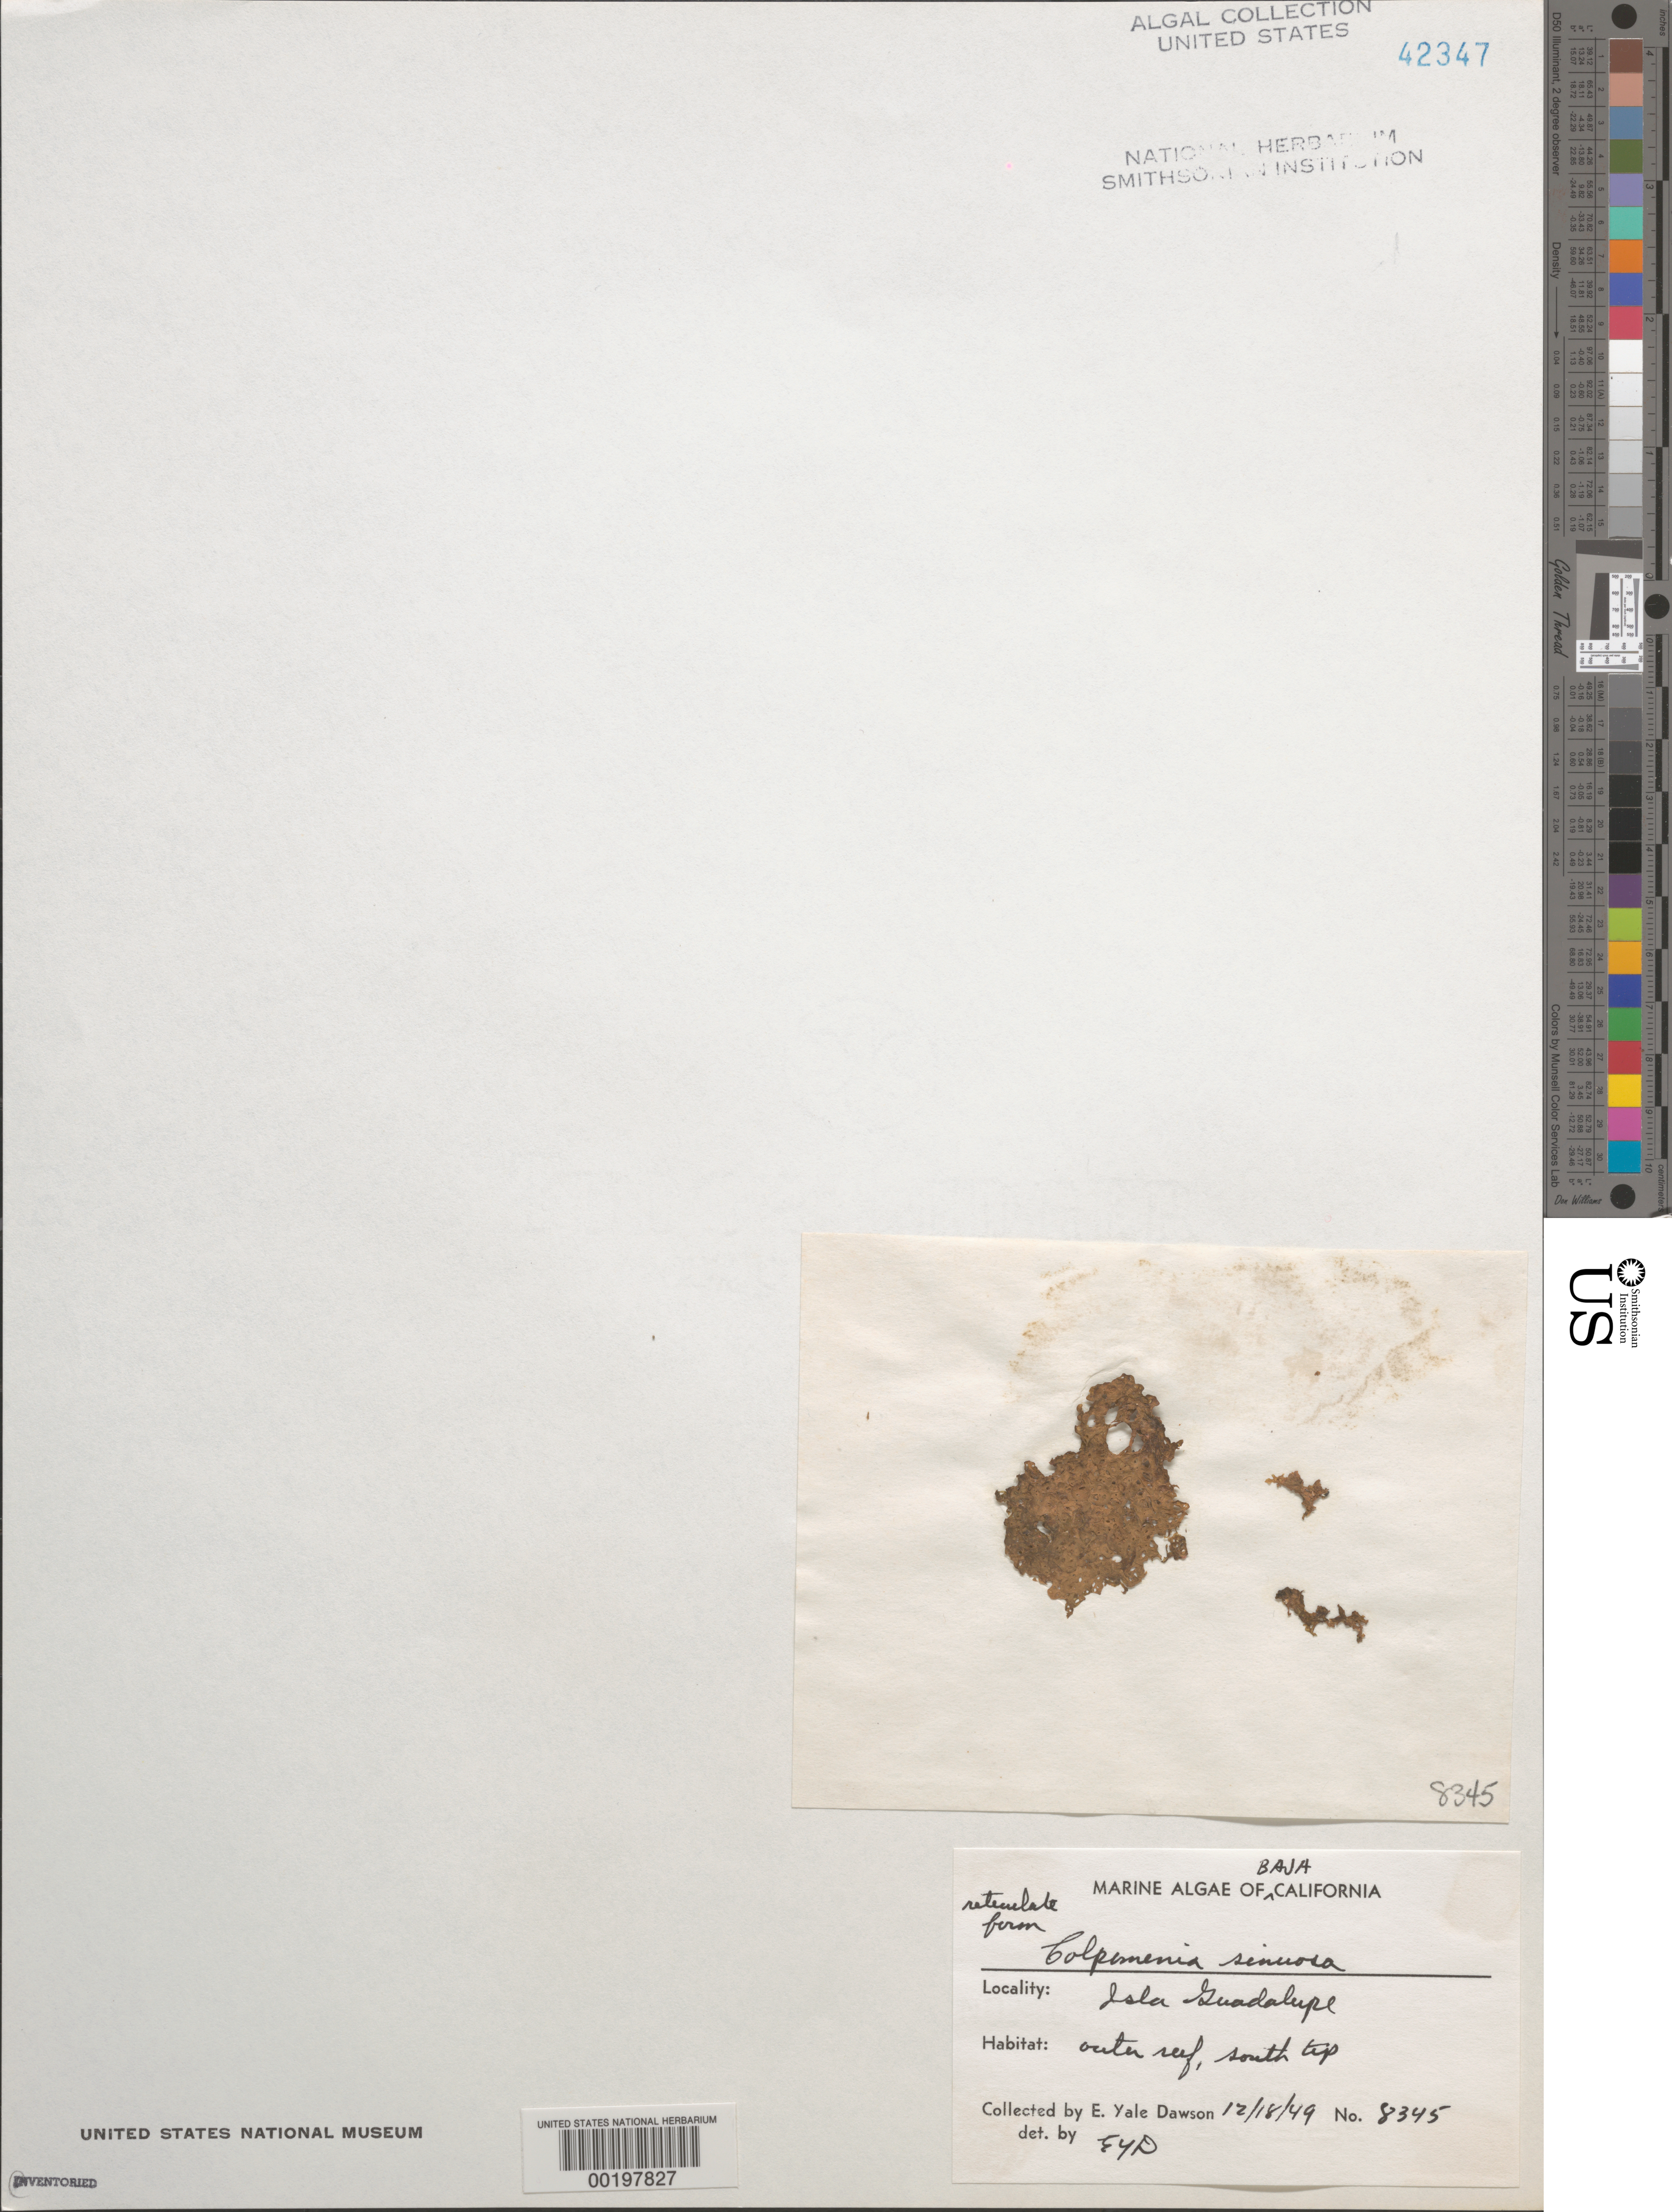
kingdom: Chromista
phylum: Ochrophyta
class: Phaeophyceae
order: Scytosiphonales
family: Scytosiphonaceae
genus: Colpomenia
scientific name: Colpomenia sinuosa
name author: (K. Mert. ex Roth) Derbes & Solier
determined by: Dawson, E. Y.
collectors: E. Y. Dawson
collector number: EYD 8345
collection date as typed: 18 Dec 1949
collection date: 1949-12-18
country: Mexico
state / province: Baja California Norte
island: Isla Guadalupe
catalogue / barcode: US 42347